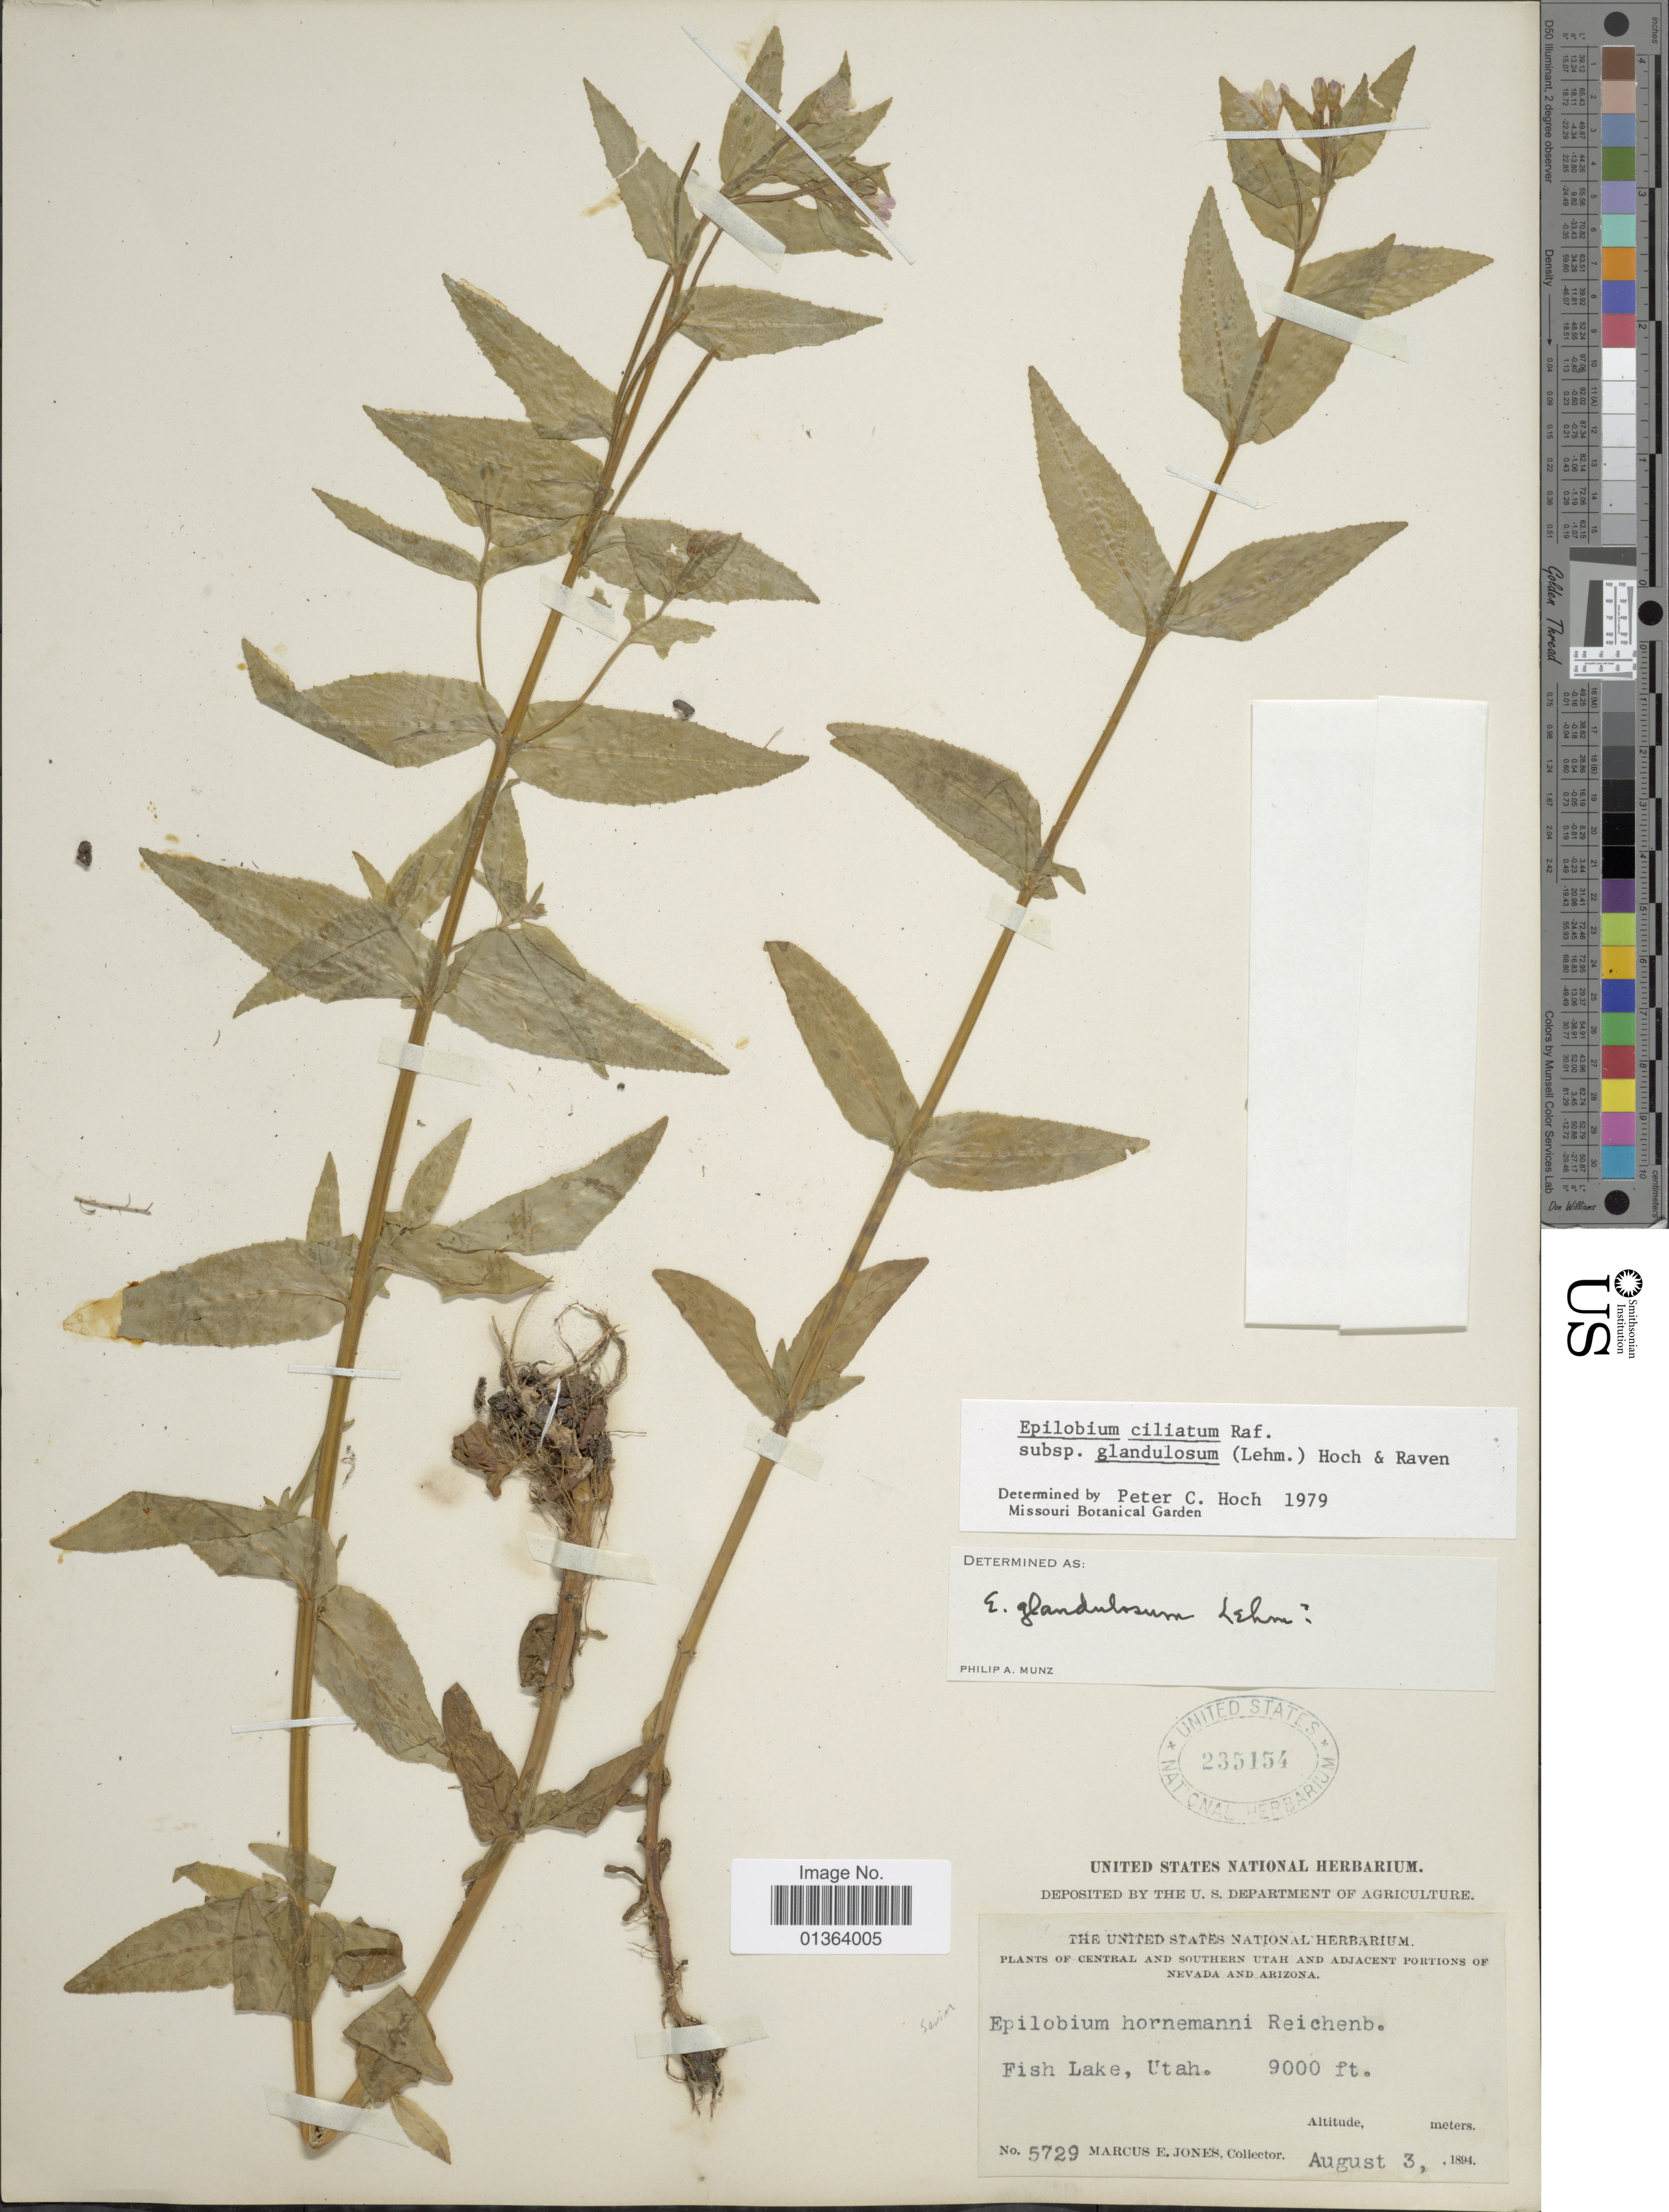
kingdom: Plantae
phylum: Tracheophyta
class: Magnoliopsida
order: Myrtales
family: Onagraceae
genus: Epilobium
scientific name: Epilobium ciliatum subsp. glandulosum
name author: (Lehm.) Hoch & P.H. Raven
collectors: M. E. Jones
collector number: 5729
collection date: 1894-08-03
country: United States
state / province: Utah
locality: Southern Utah and adjacent portions of Nevada and Arizona. Fish Lake.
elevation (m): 2743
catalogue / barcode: US 235154